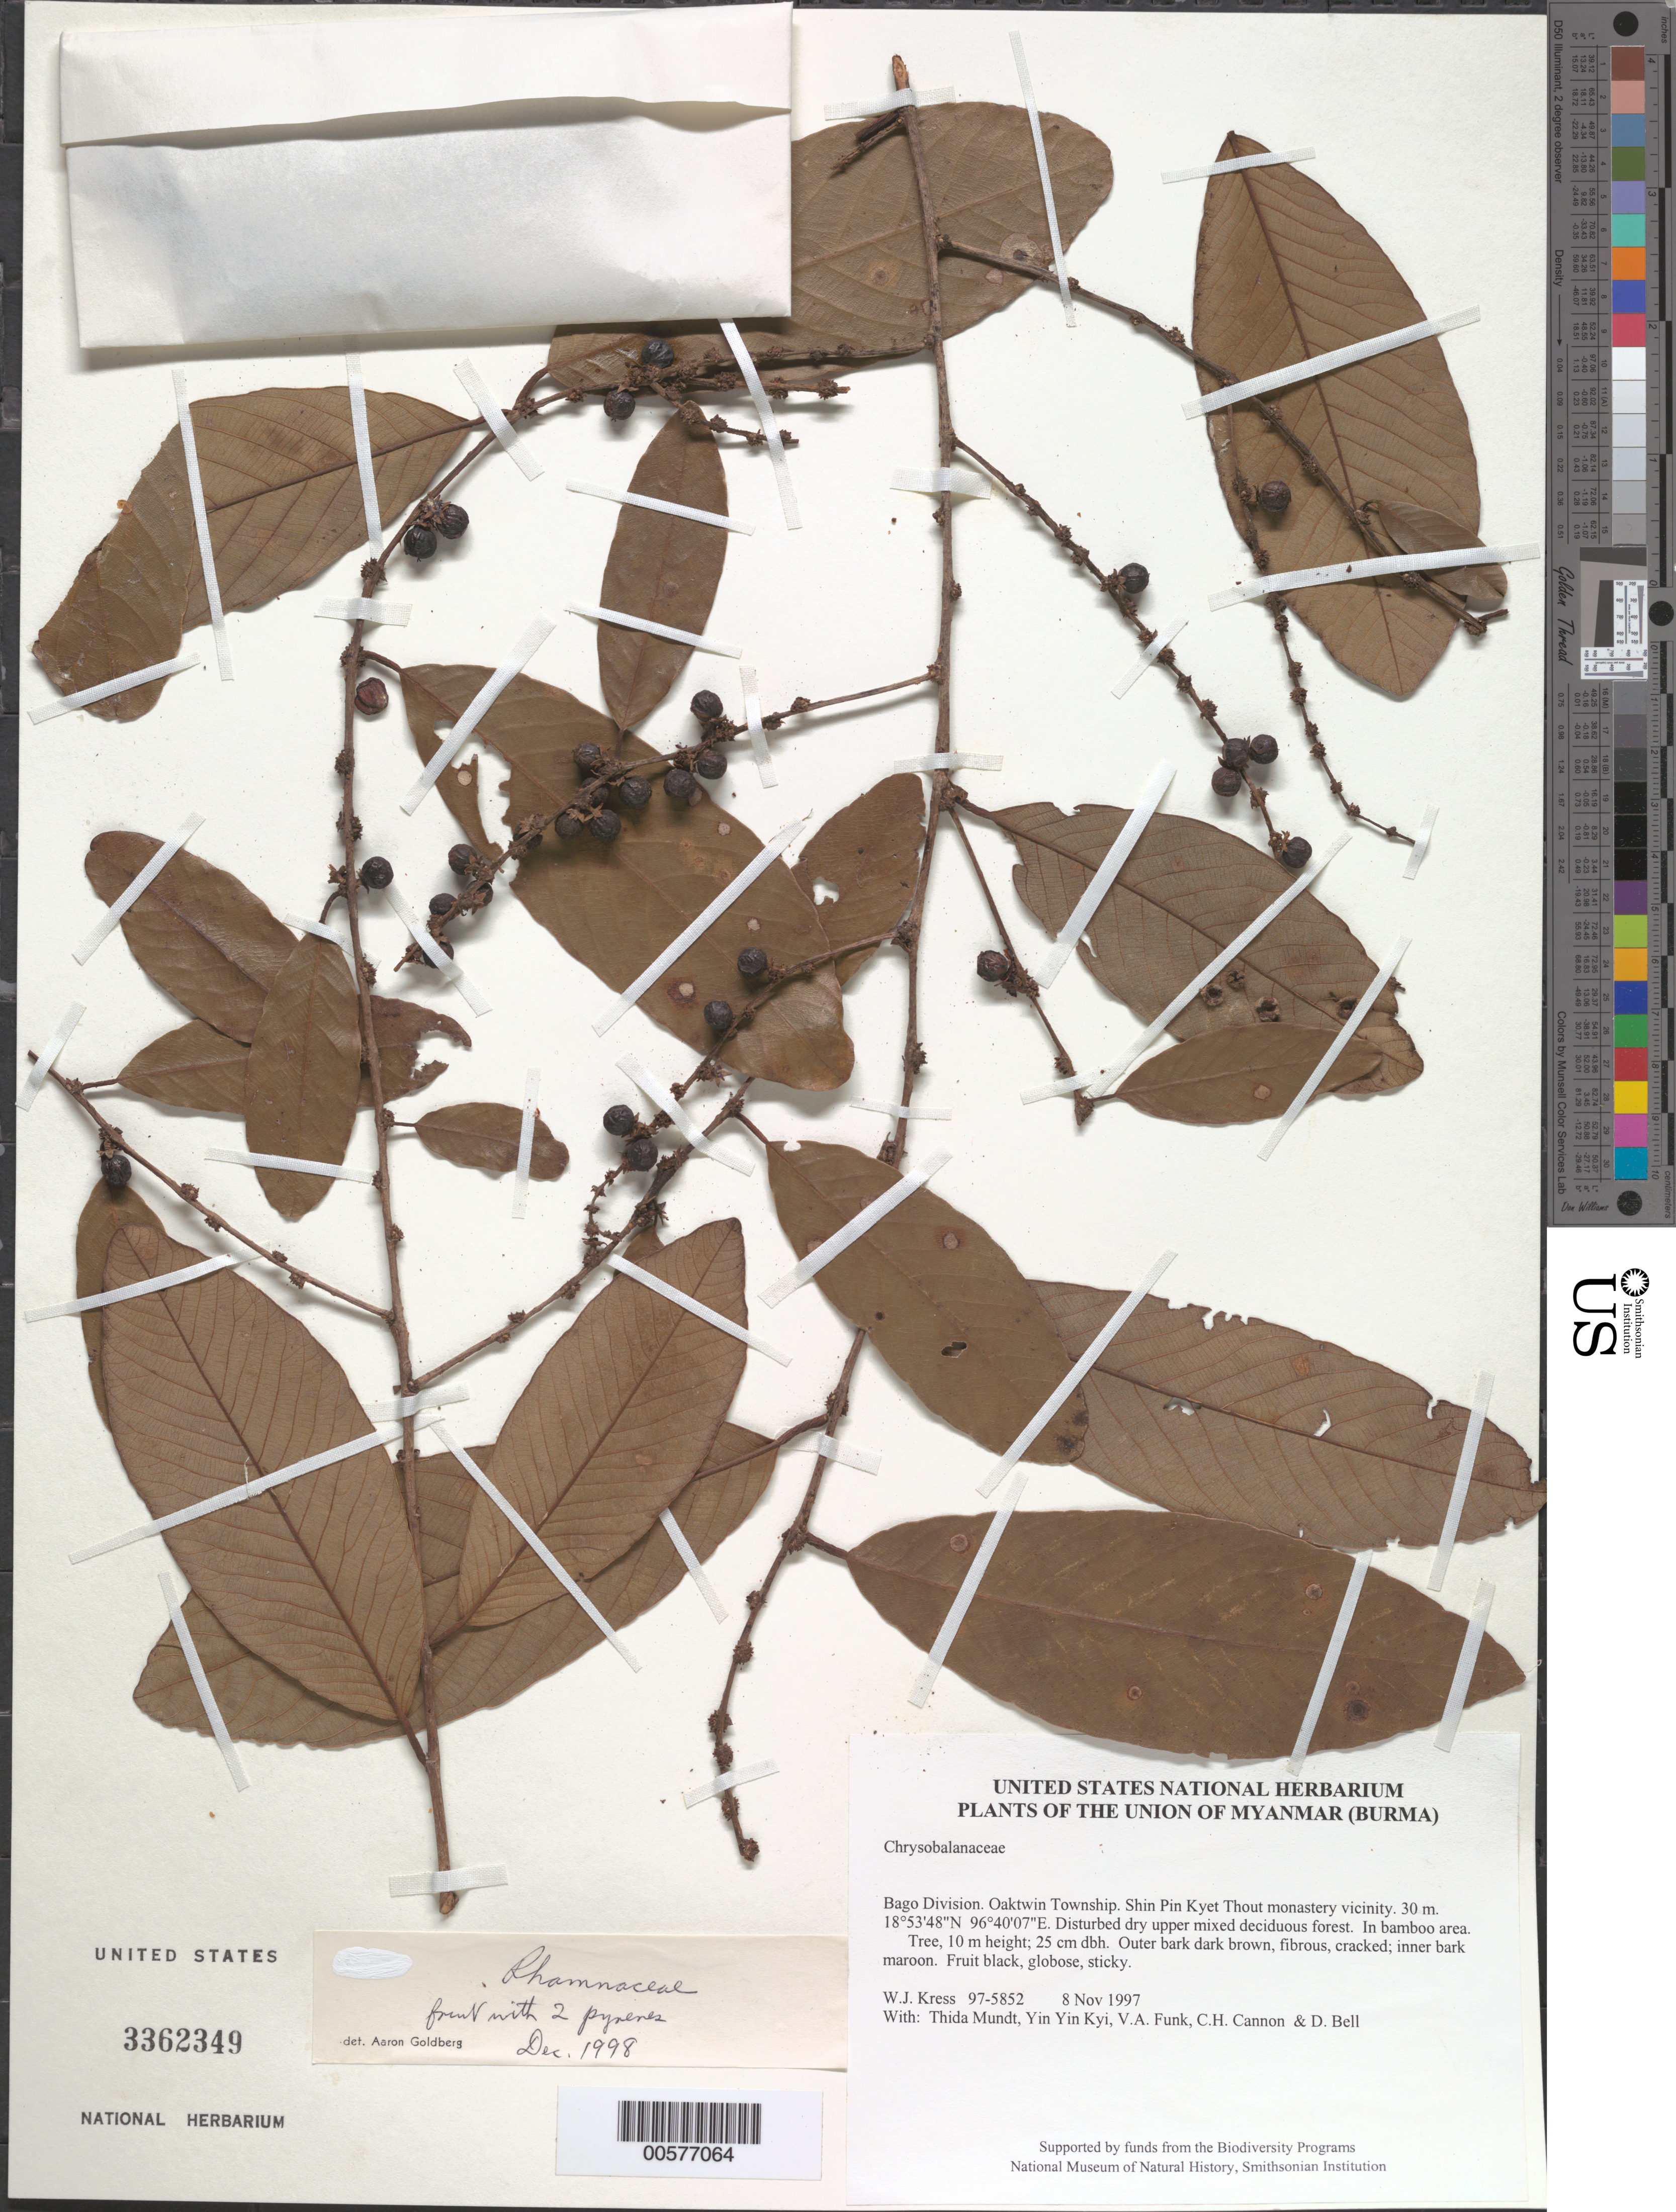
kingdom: Plantae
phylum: Tracheophyta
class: Magnoliopsida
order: Rosales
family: Rosaceae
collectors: W. J. Kress, T. Mundt, Yin Yin Kyi, V. Funk, C. H. Cannon & D. A. Bell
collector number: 97-5852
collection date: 1997-11-08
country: Myanmar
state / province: Bago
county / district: Oaktwin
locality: Shin Pin Kyet Thout monastery vicinity.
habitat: Disturbed dry upper mixed deciduous forest. In bamboo area.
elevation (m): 30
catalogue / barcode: US 3362349